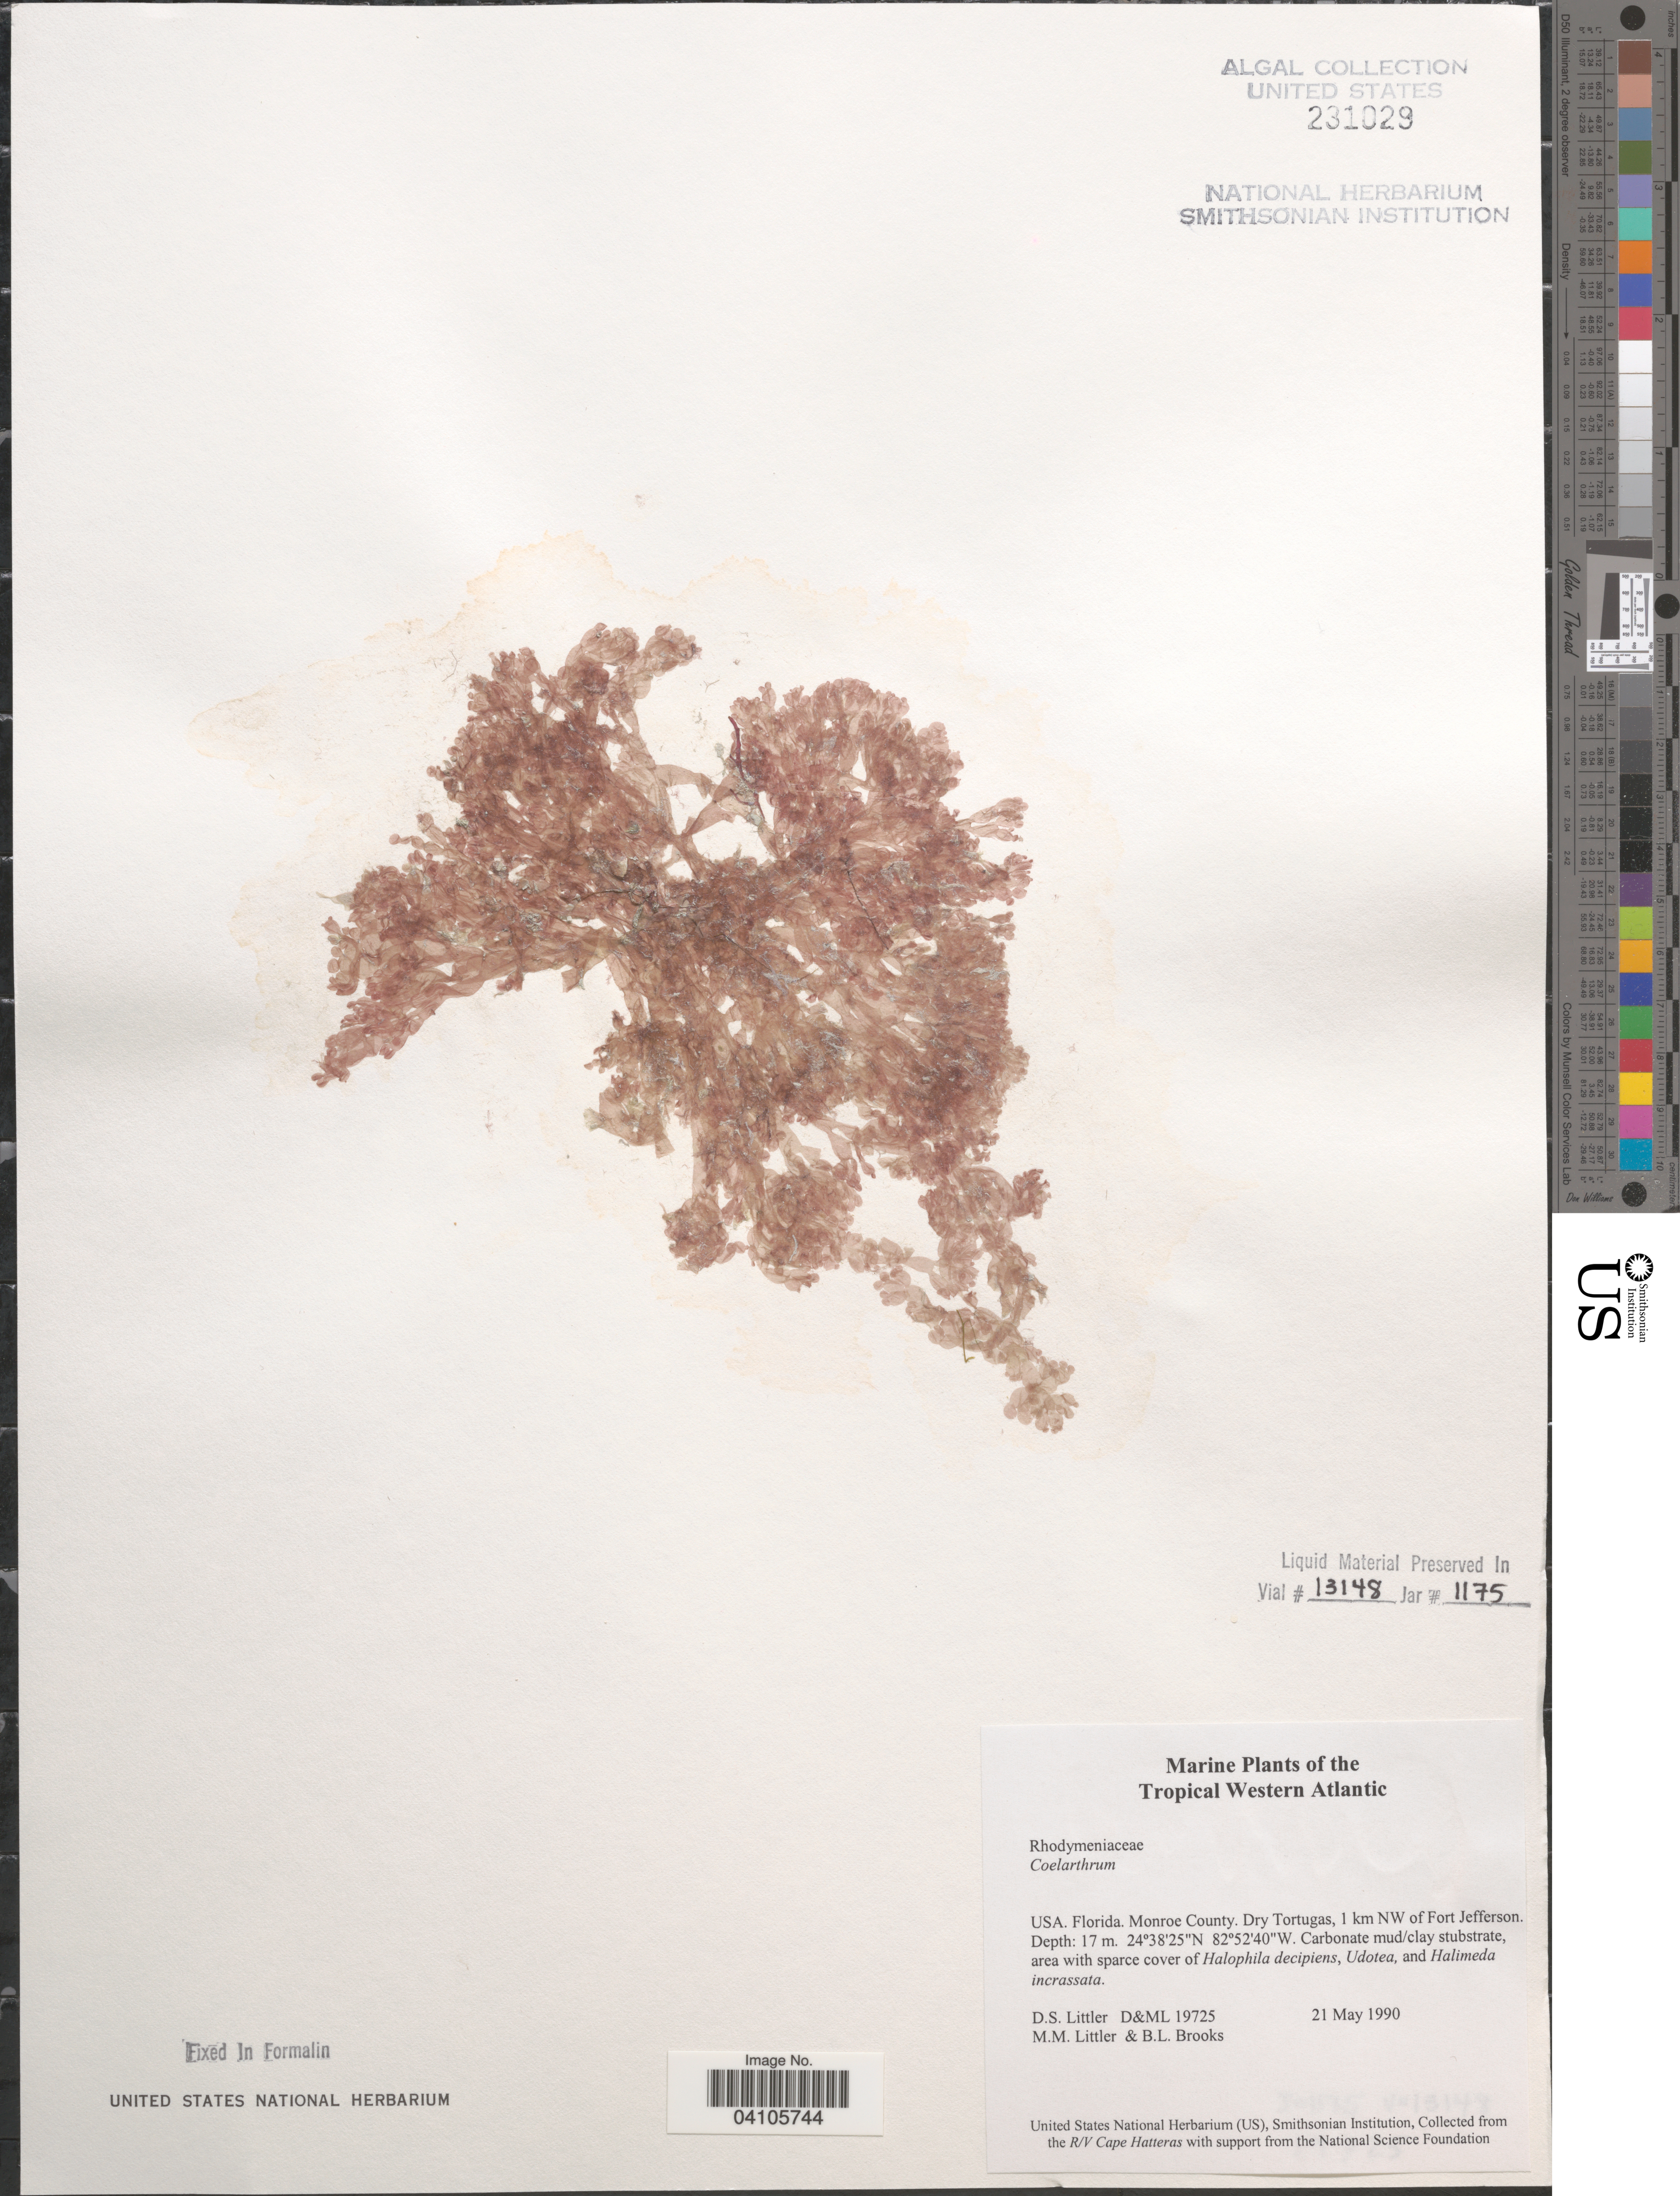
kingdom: Plantae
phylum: Rhodophyta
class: Florideophyceae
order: Rhodymeniales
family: Rhodymeniaceae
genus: Coelarthrum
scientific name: Coelarthrum sp.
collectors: D. S. Littler & B. Brooks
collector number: D&ML19725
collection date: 1990-05-21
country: United States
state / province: Florida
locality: The Tropical Western Atlantic. Monroe County. Dry Tortugas, 1 km NW of Fort Jefferson.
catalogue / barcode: US 231029